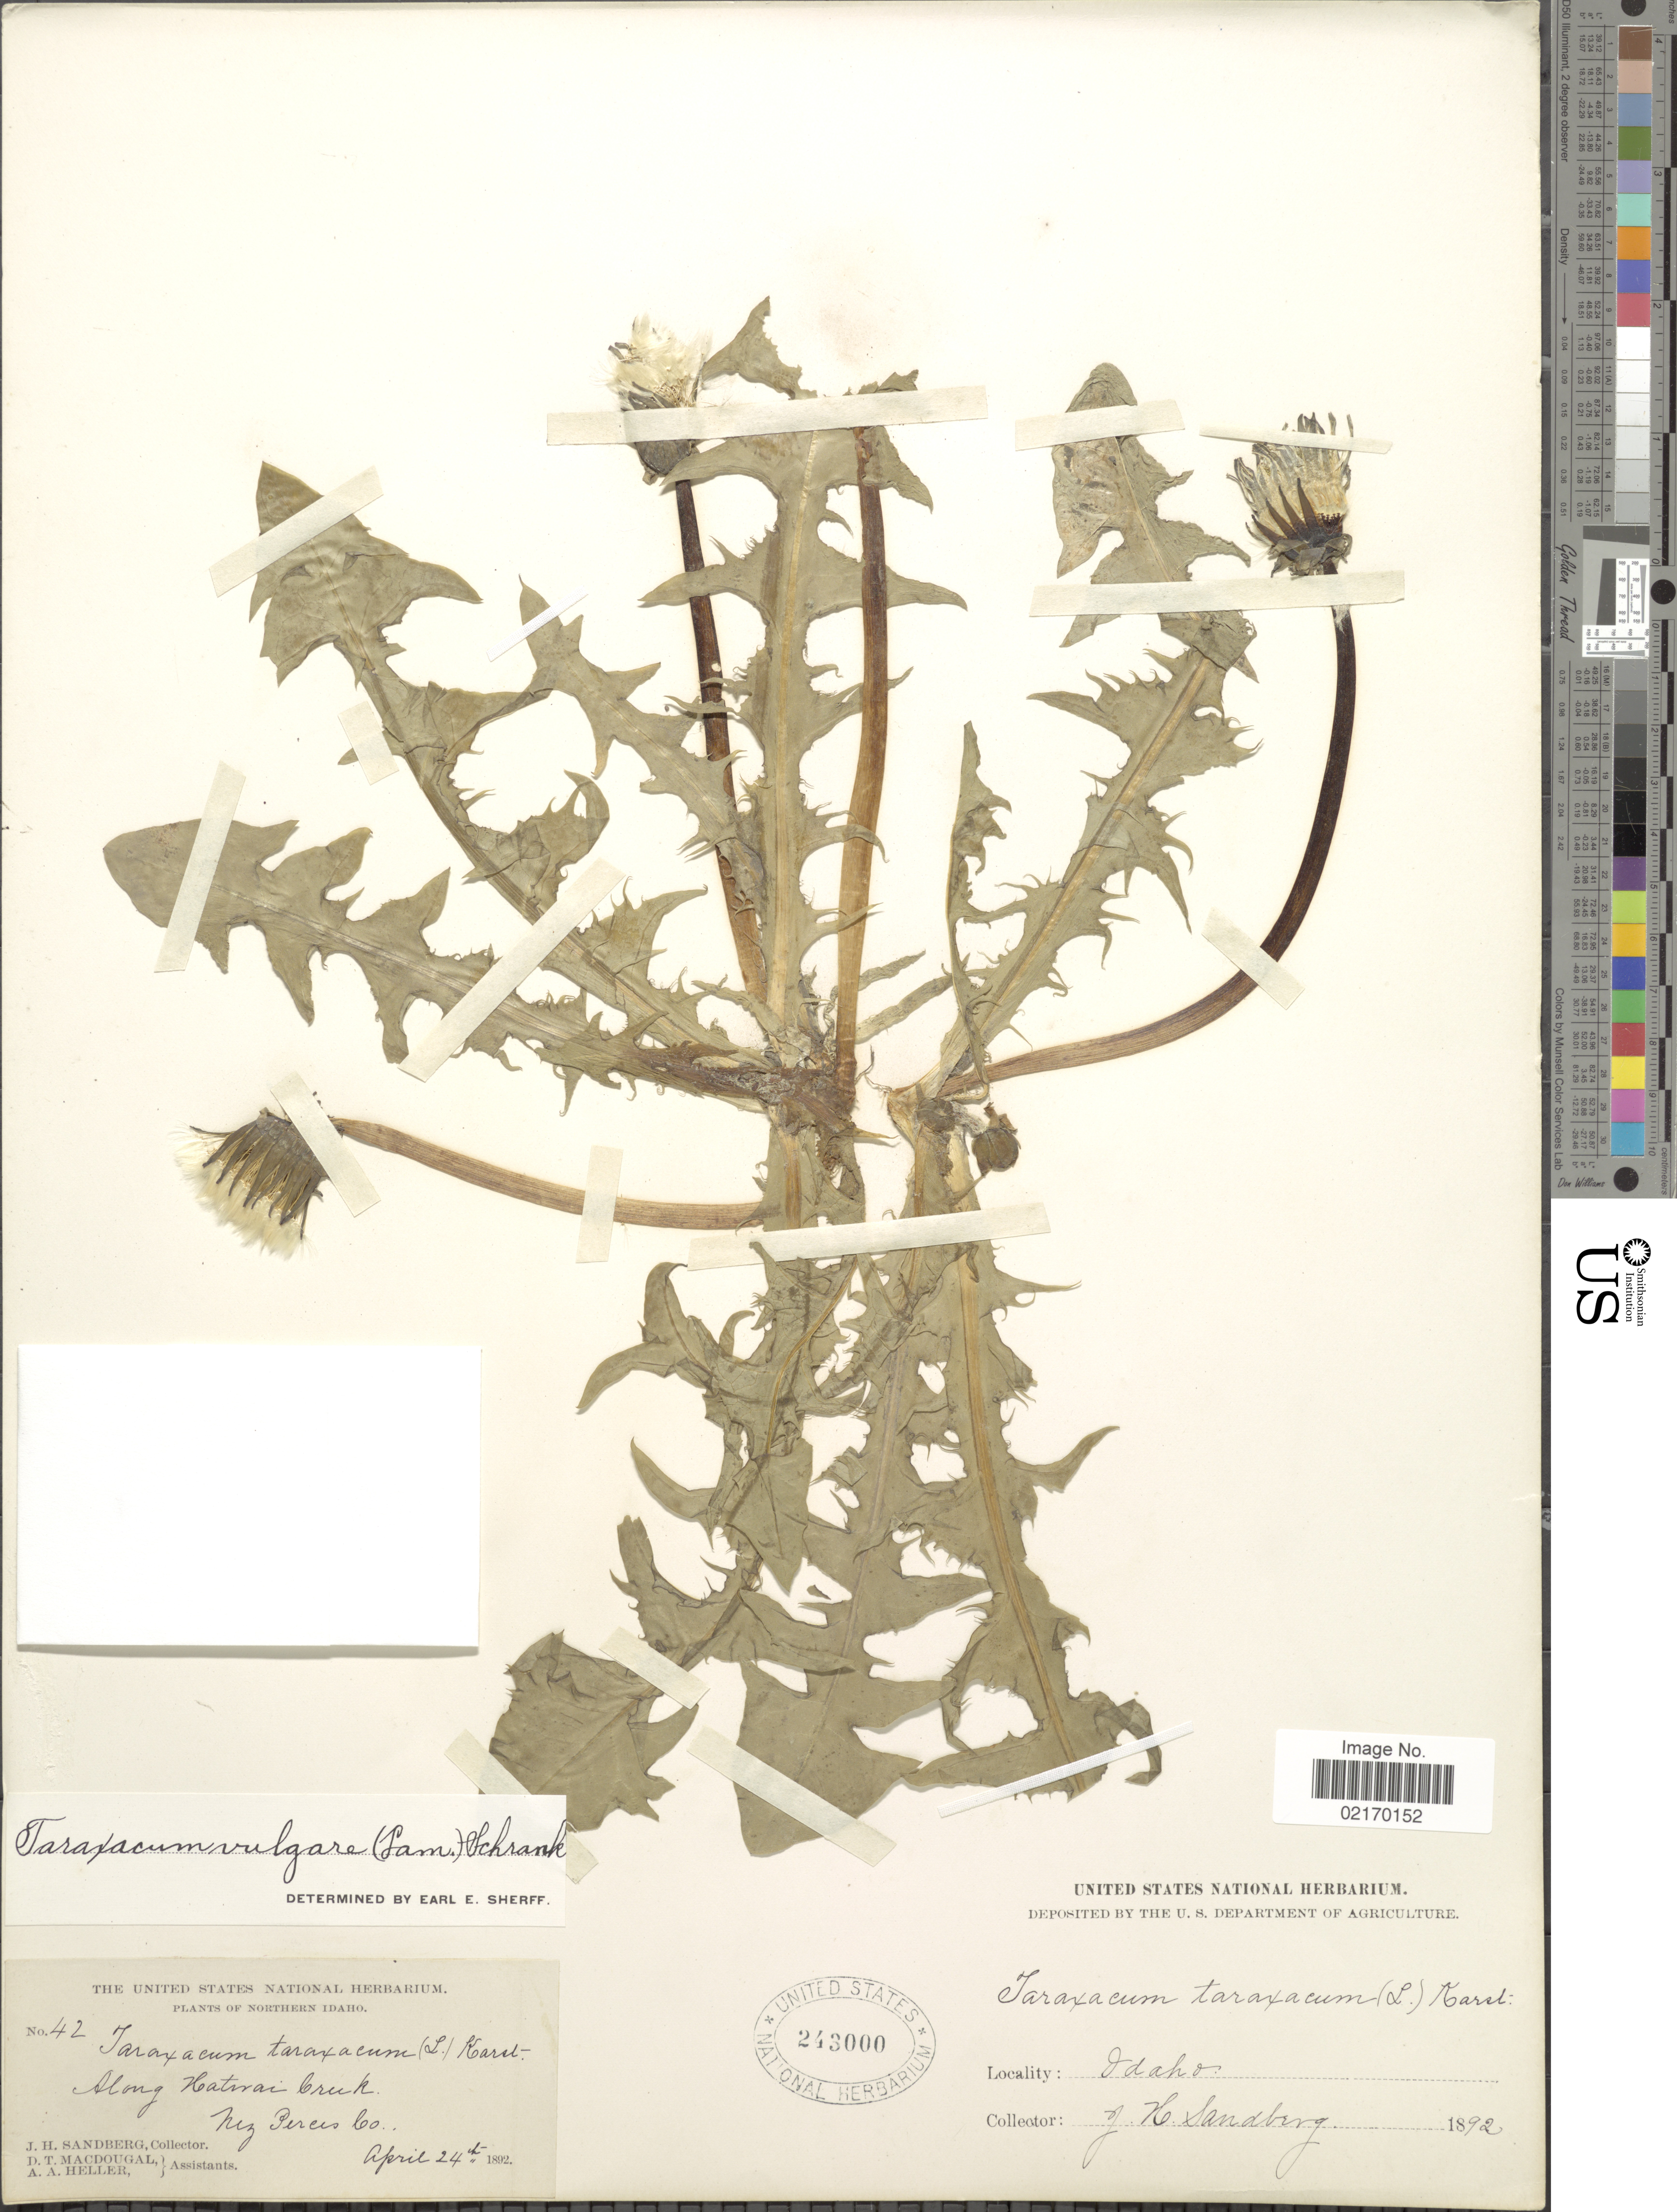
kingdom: Plantae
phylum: Tracheophyta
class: Magnoliopsida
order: Asterales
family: Asteraceae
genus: Taraxacum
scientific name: Taraxacum officinale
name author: G.H. Weber ex F.H. Wigg.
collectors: J. H. Sandberg, D. T. MacDougal & A. A. Heller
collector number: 42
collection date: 1892-04-24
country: United States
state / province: Idaho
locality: Northern Idaho, along Hatwai Creek, Nez Perces Co.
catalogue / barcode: US 243000